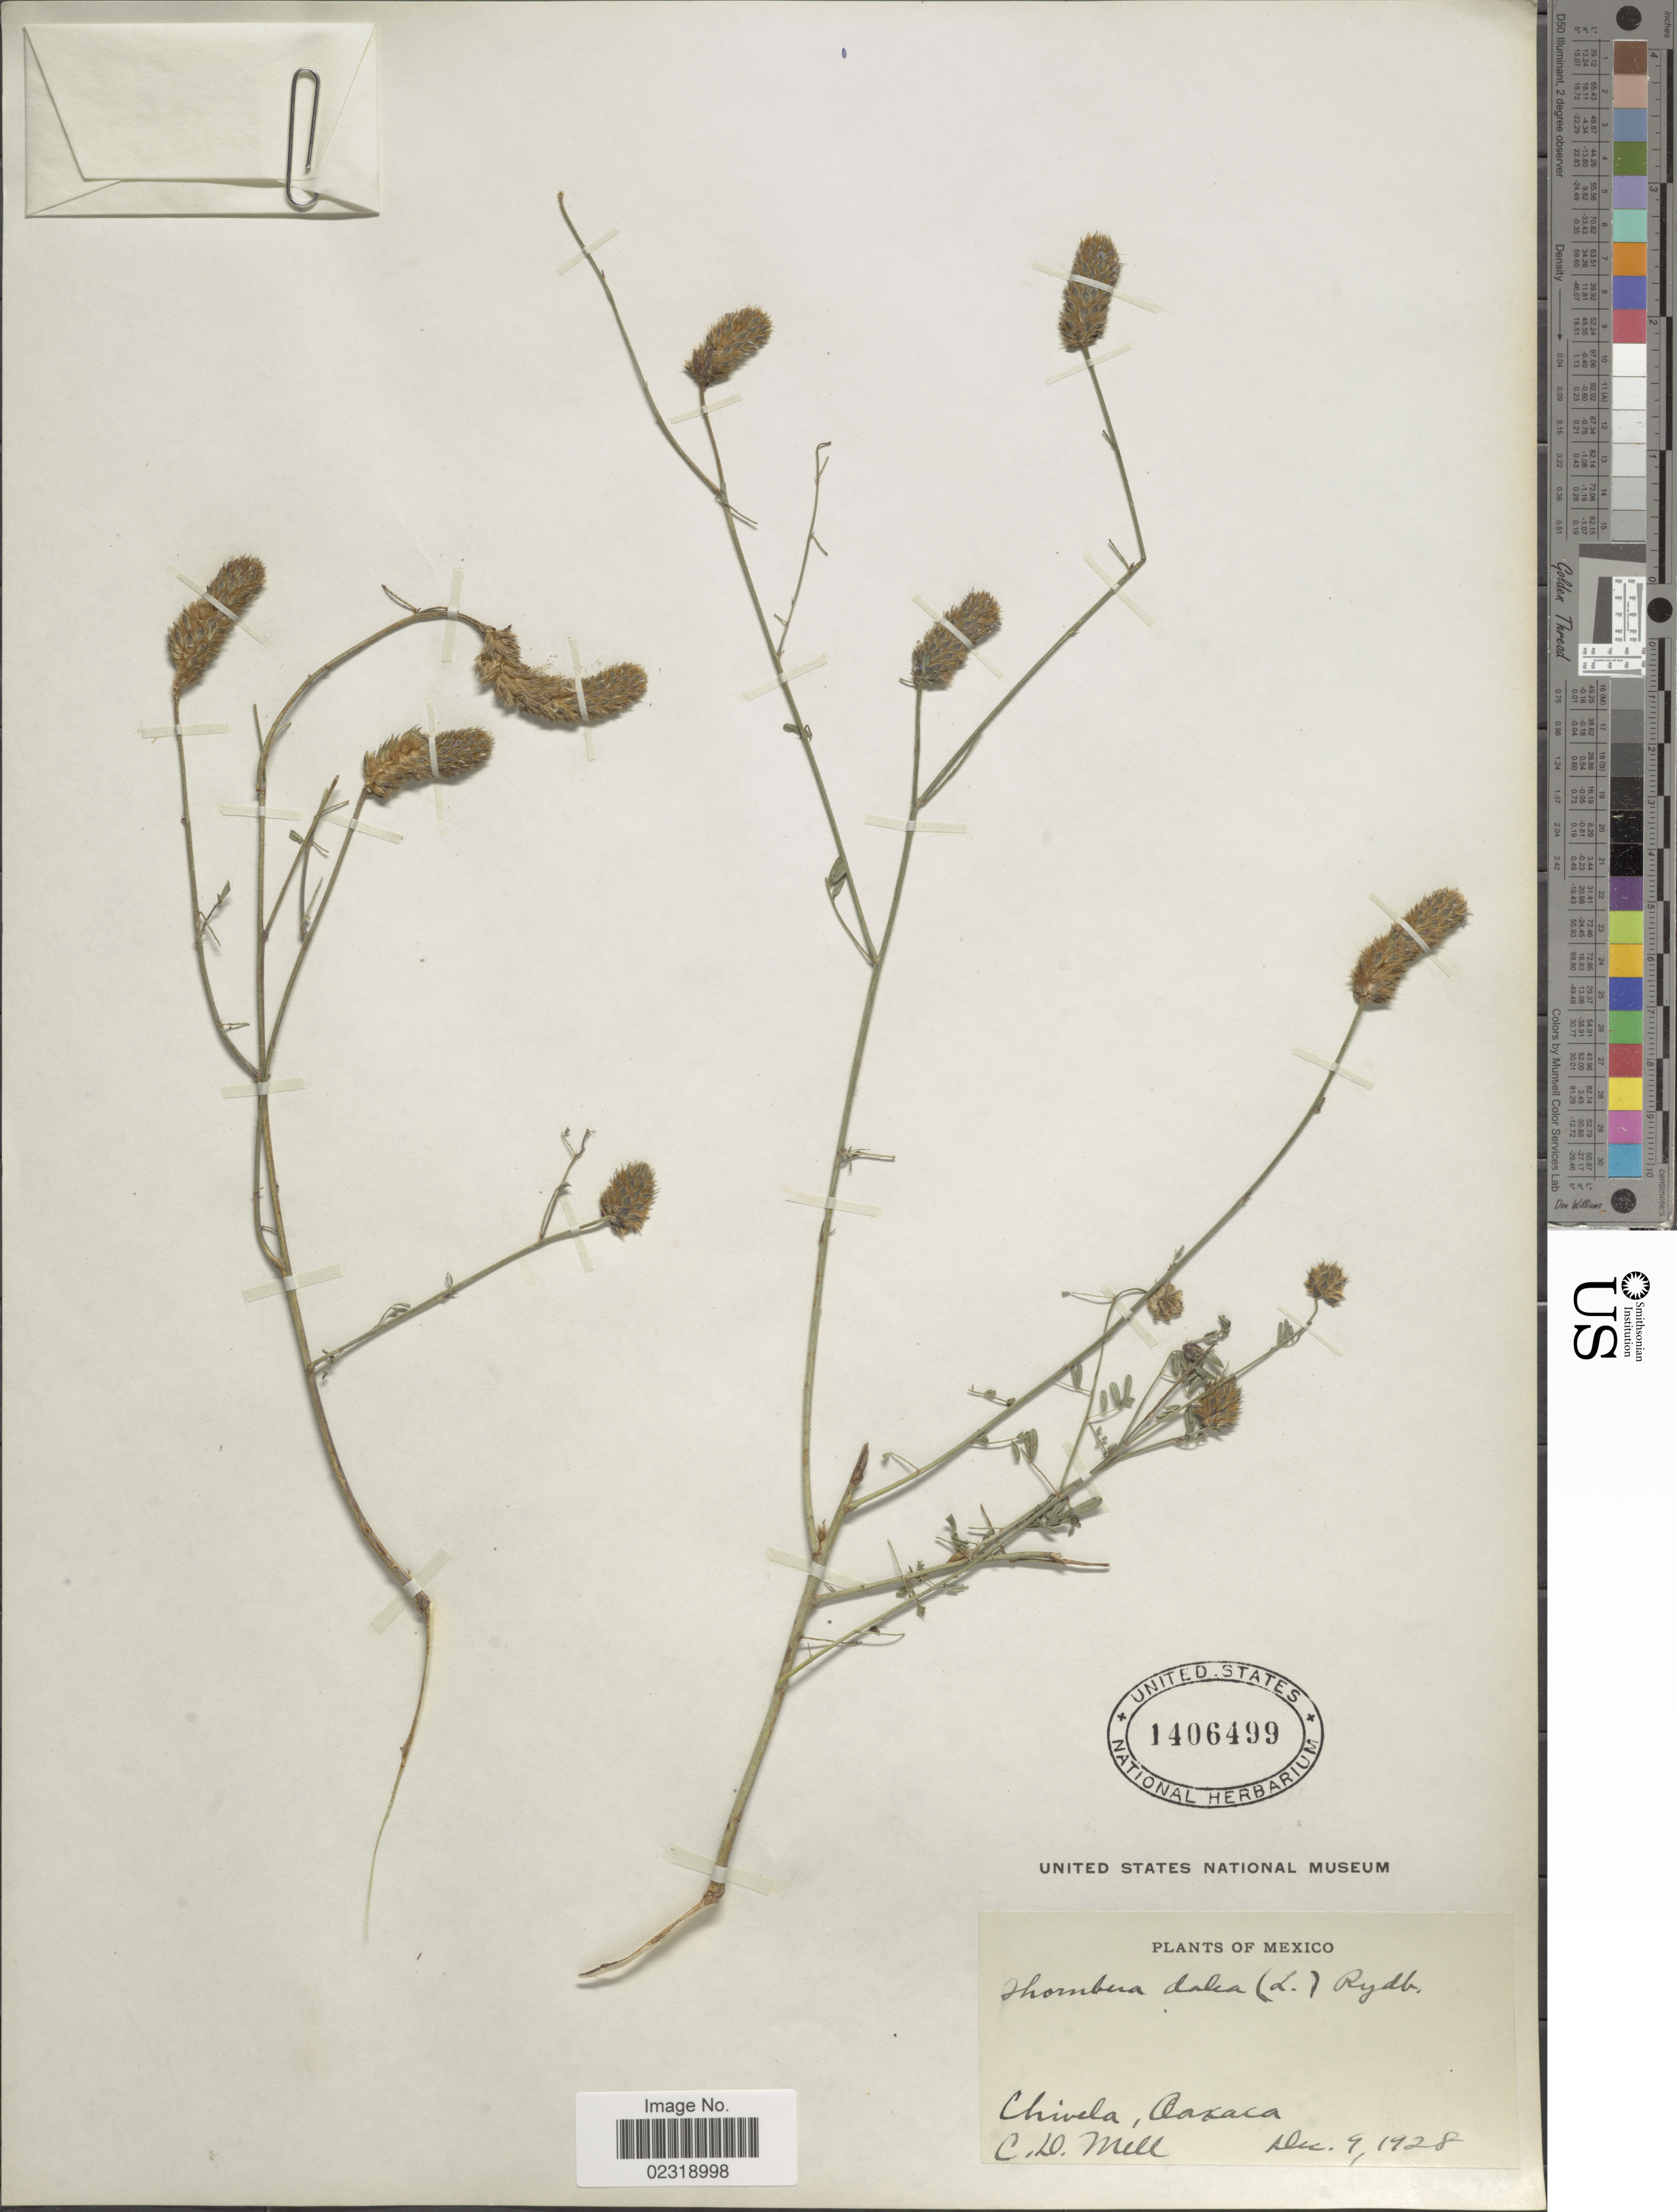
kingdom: Plantae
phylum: Tracheophyta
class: Magnoliopsida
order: Fabales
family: Fabaceae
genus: Dalea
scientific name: Dalea cliffortiana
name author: Willd.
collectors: C. D. Mill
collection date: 1928-12-09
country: Mexico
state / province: Oaxaca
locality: Chivela, Oaxaca.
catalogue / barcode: US 1406499